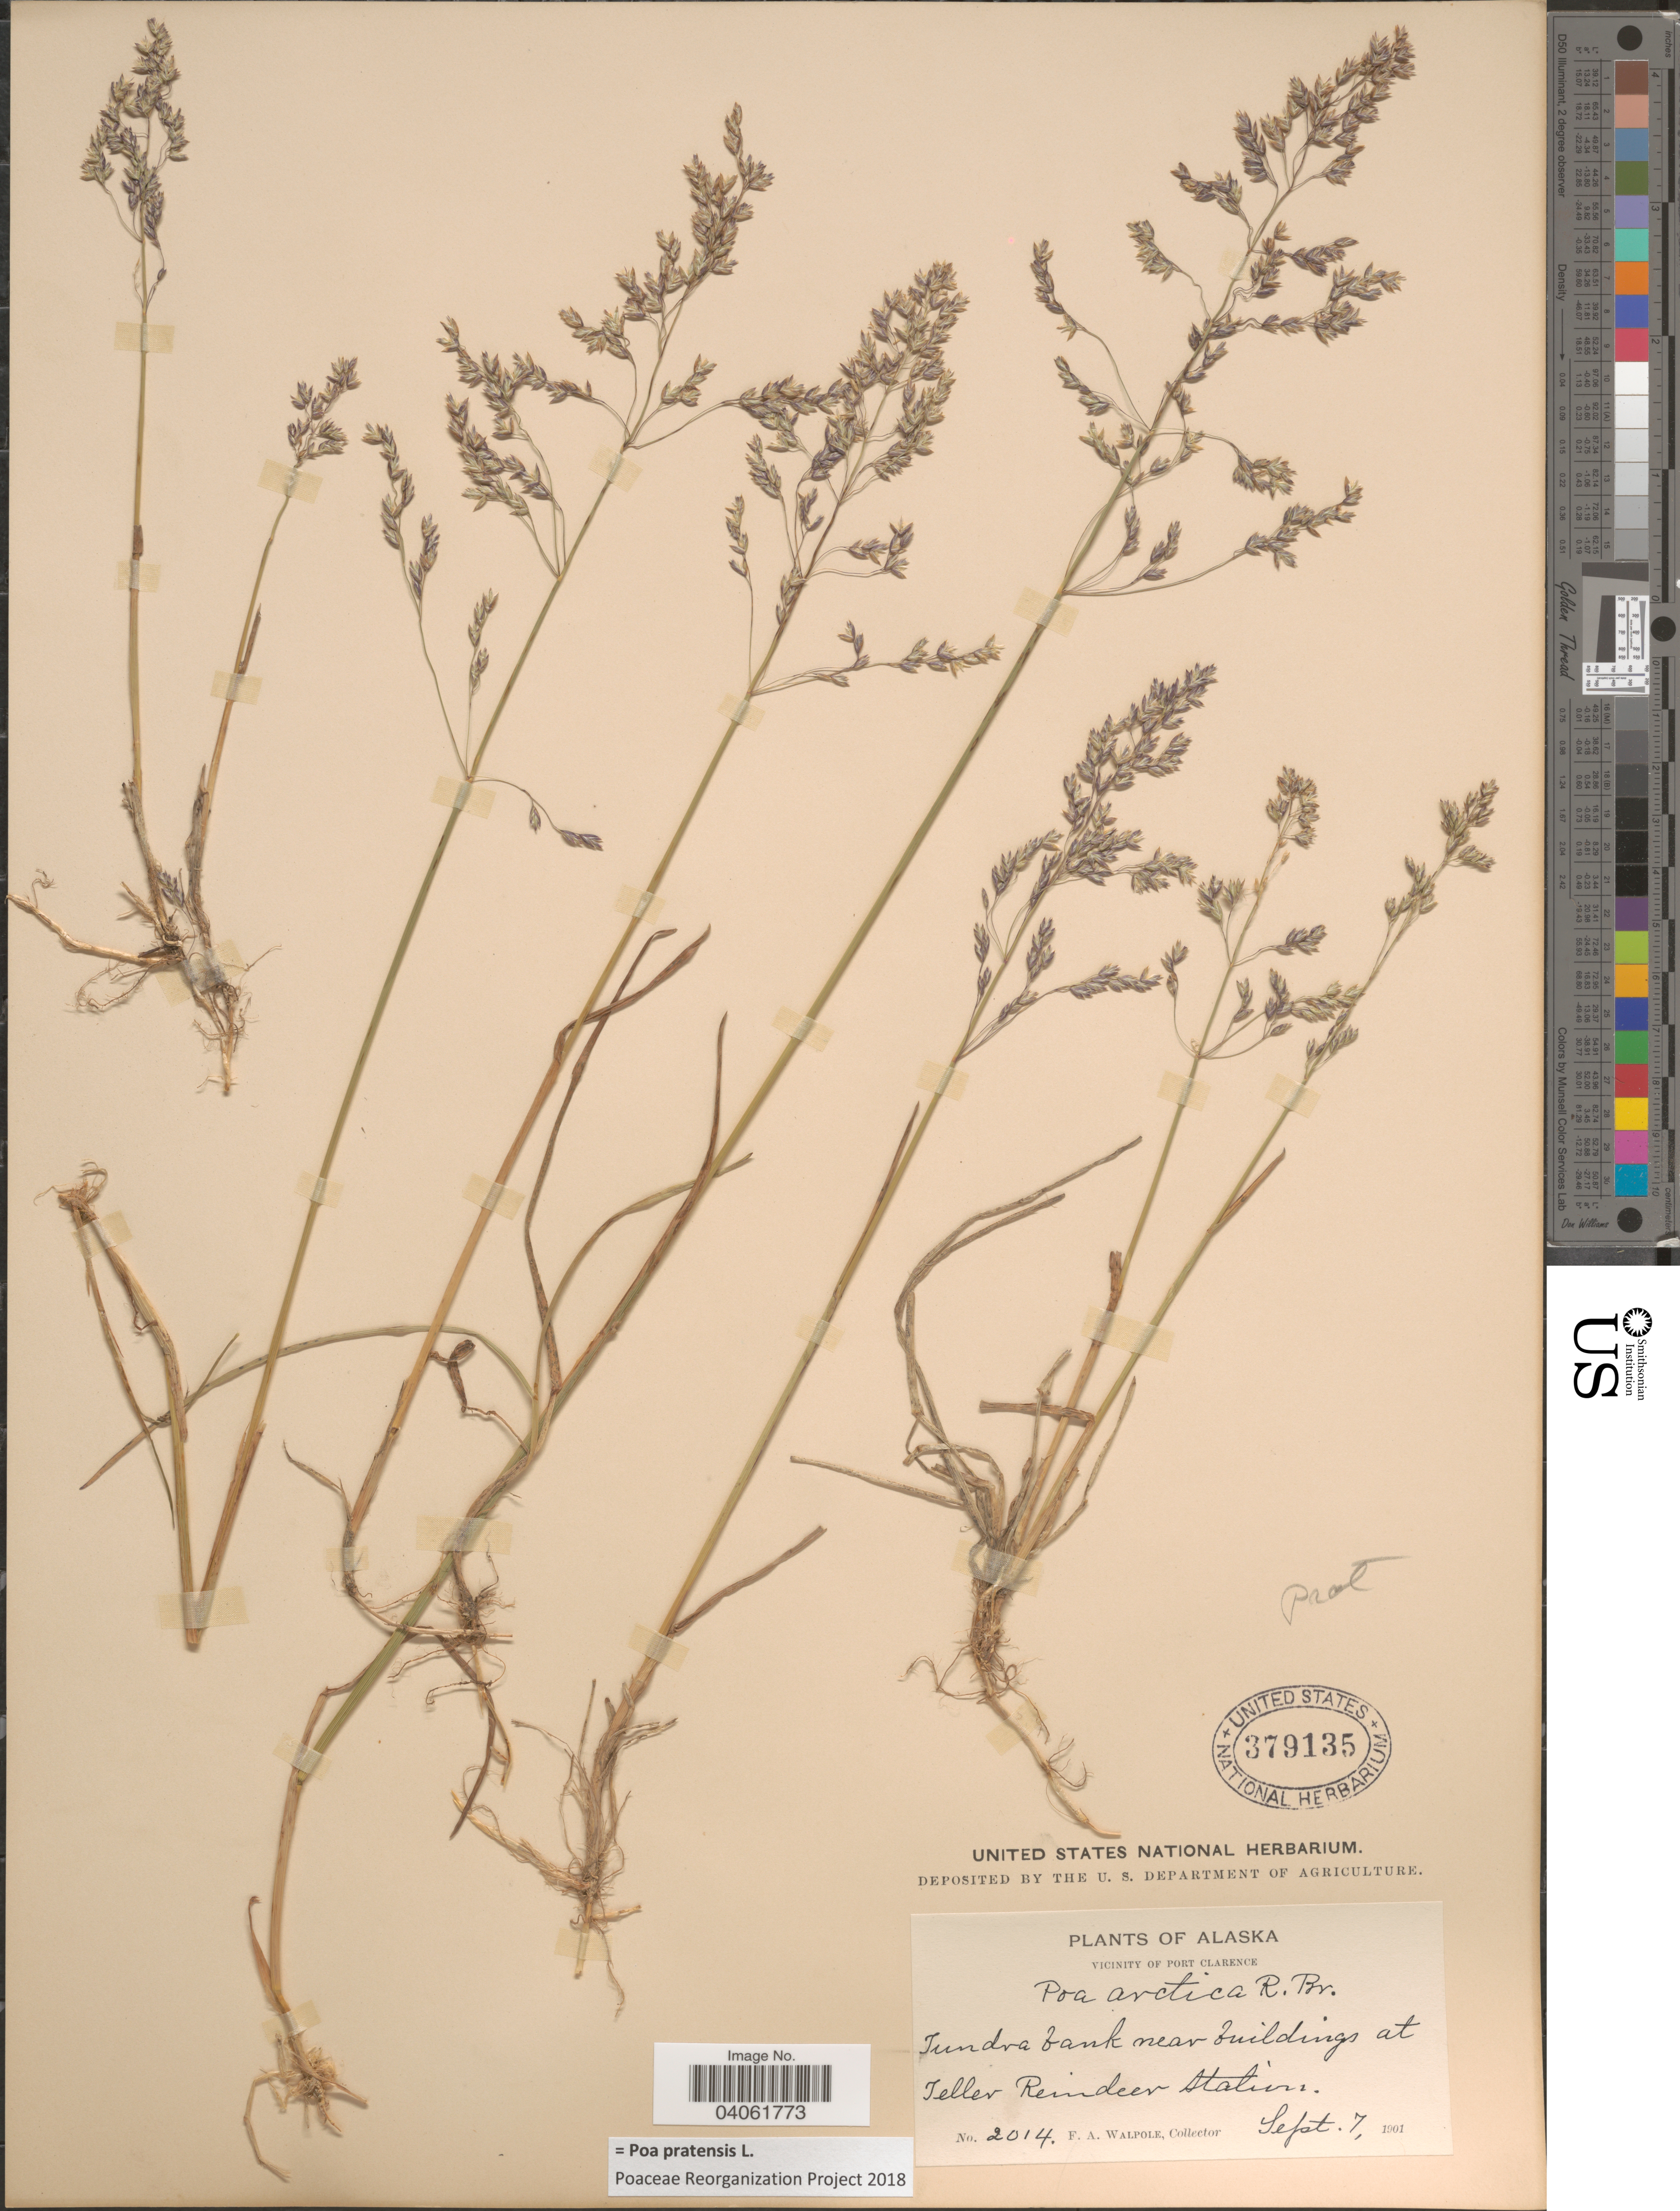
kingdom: Plantae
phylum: Tracheophyta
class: Liliopsida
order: Poales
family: Poaceae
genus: Poa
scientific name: Poa pratensis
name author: L.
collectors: F. Walpole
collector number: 2014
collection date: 1901-09-07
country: United States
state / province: Alaska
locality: Vicinity of Port Clarence. Tundra bank near buildings at Teller Reindeer Station.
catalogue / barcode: US 379135